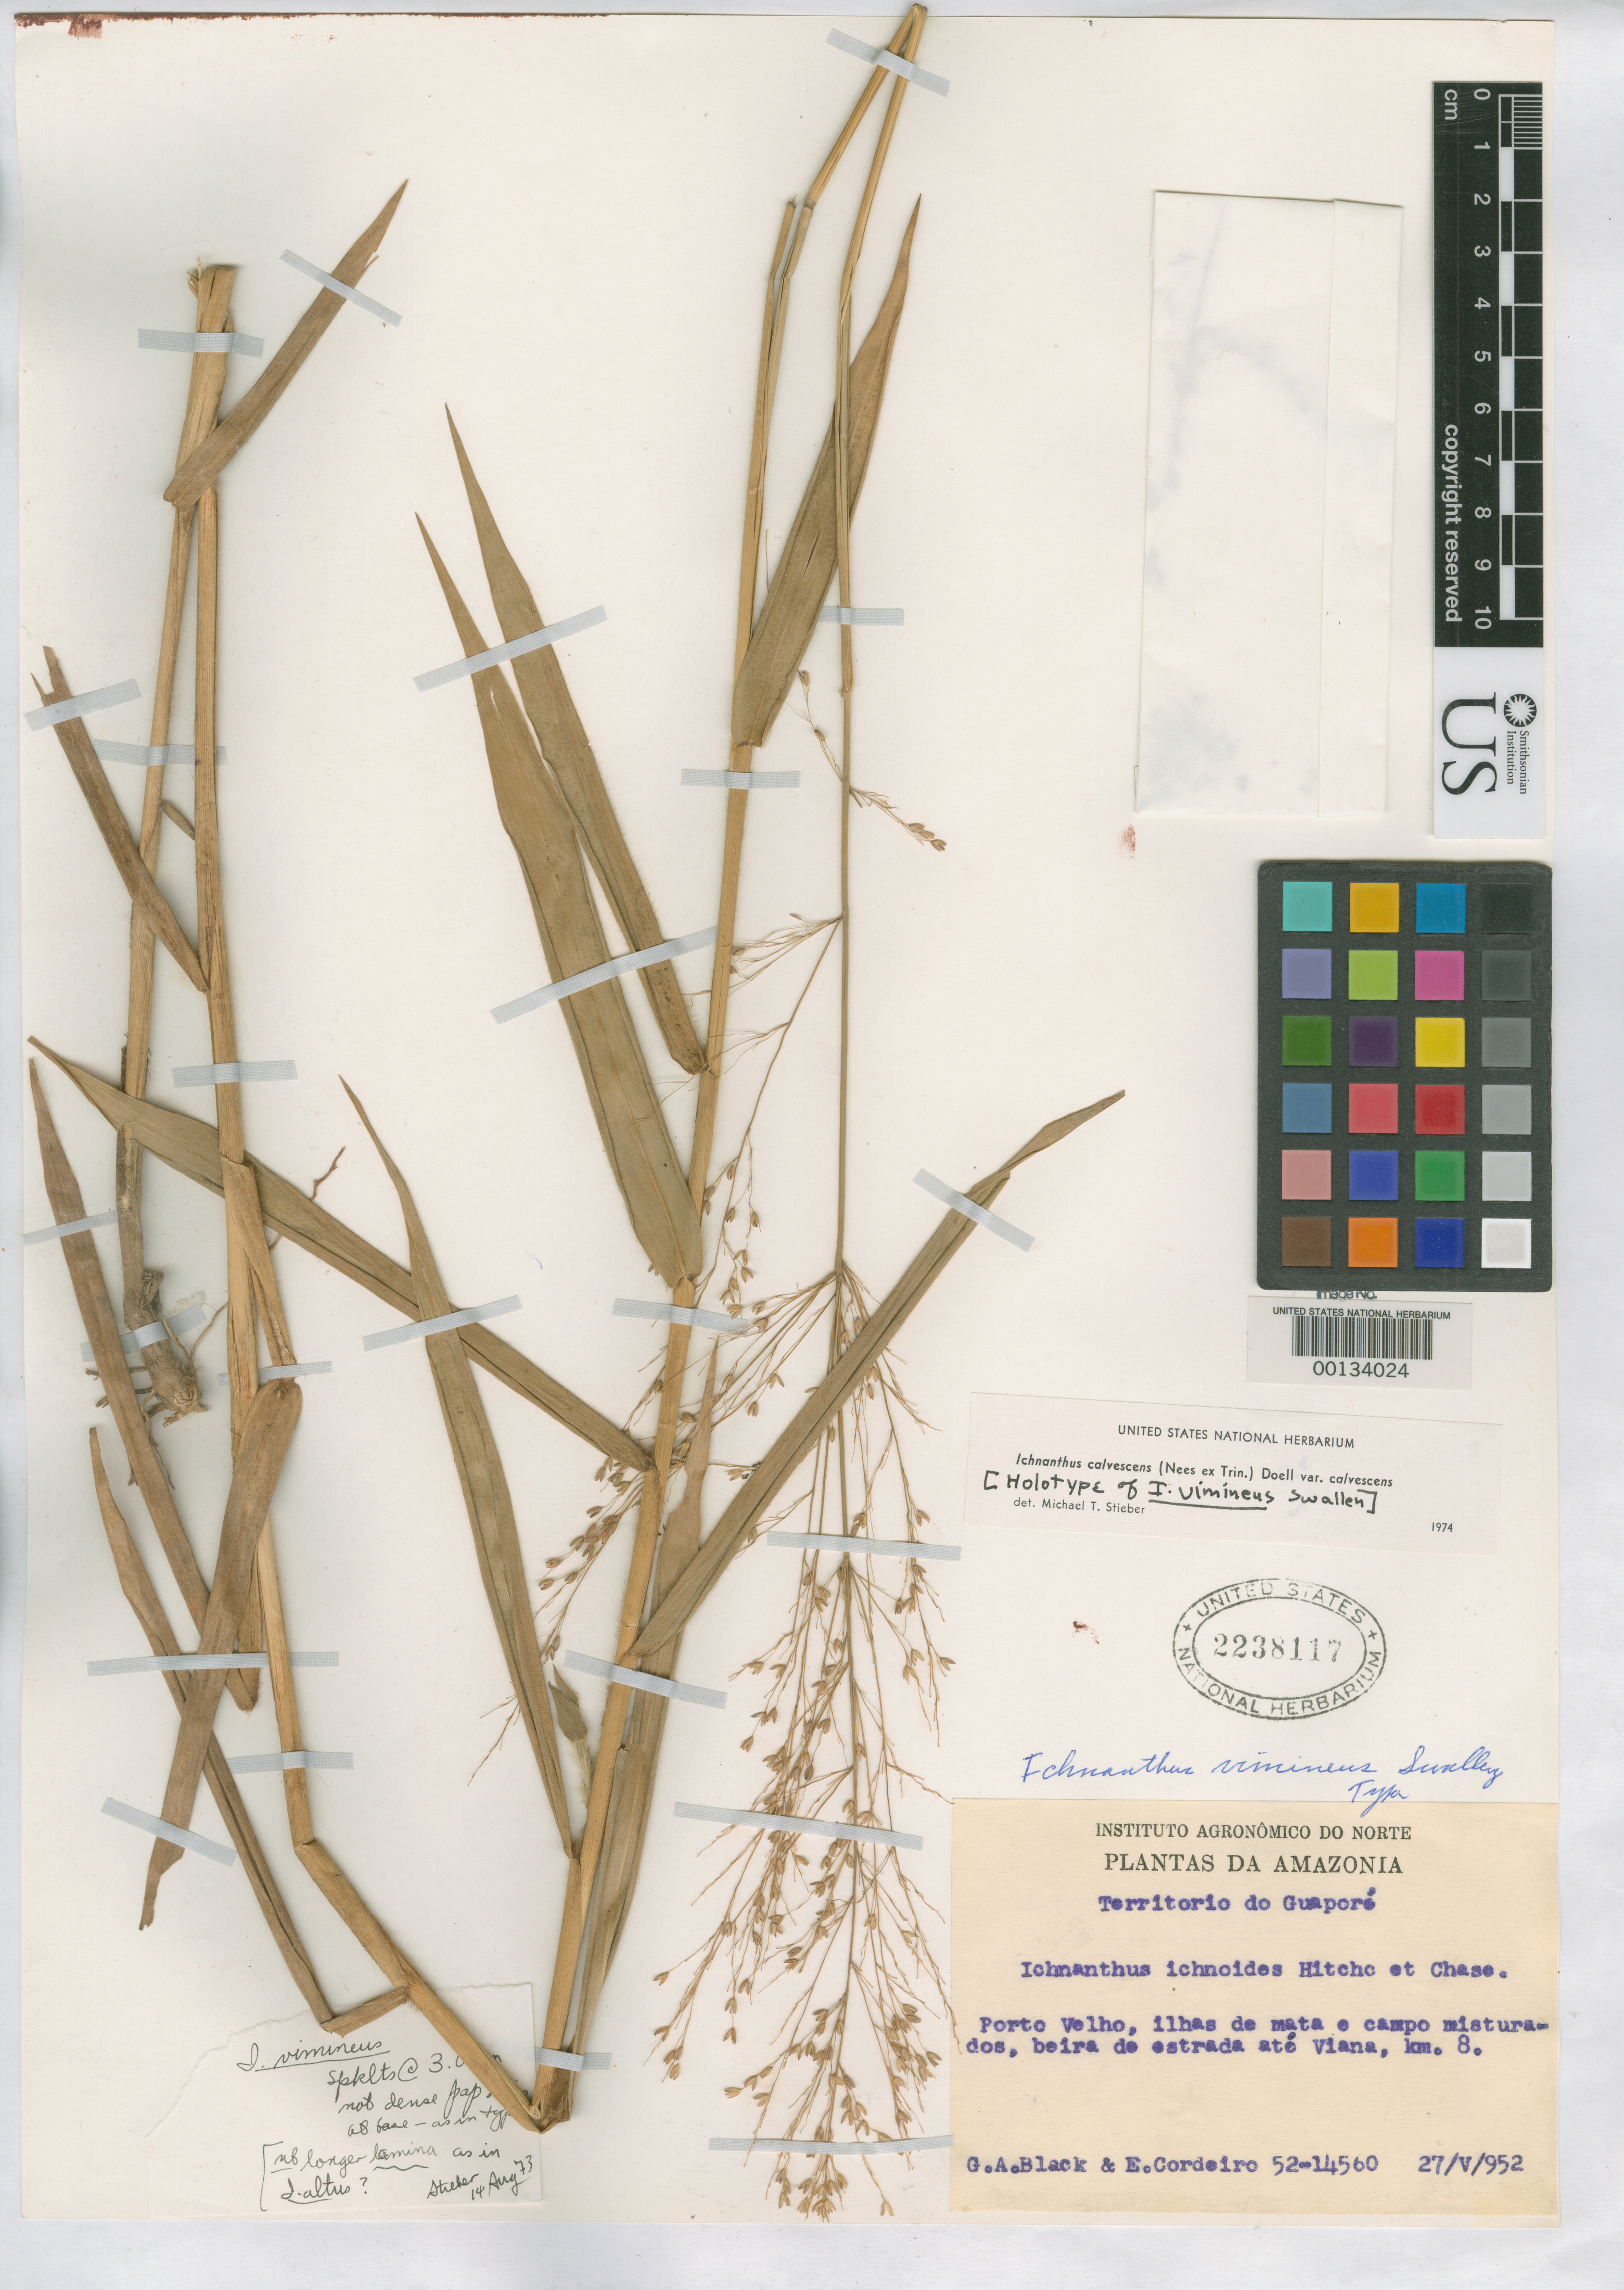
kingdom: Plantae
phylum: Tracheophyta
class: Liliopsida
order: Poales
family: Poaceae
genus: Ichnanthus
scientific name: Ichnanthus vimineus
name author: Swallen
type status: Holotype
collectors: G. A. Black & E. Cordeiro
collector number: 52-14560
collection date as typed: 27 May 1952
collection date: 1952-05-27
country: Brazil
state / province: Rondônia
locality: Guapore, Porto Velho.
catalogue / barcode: US 2238117